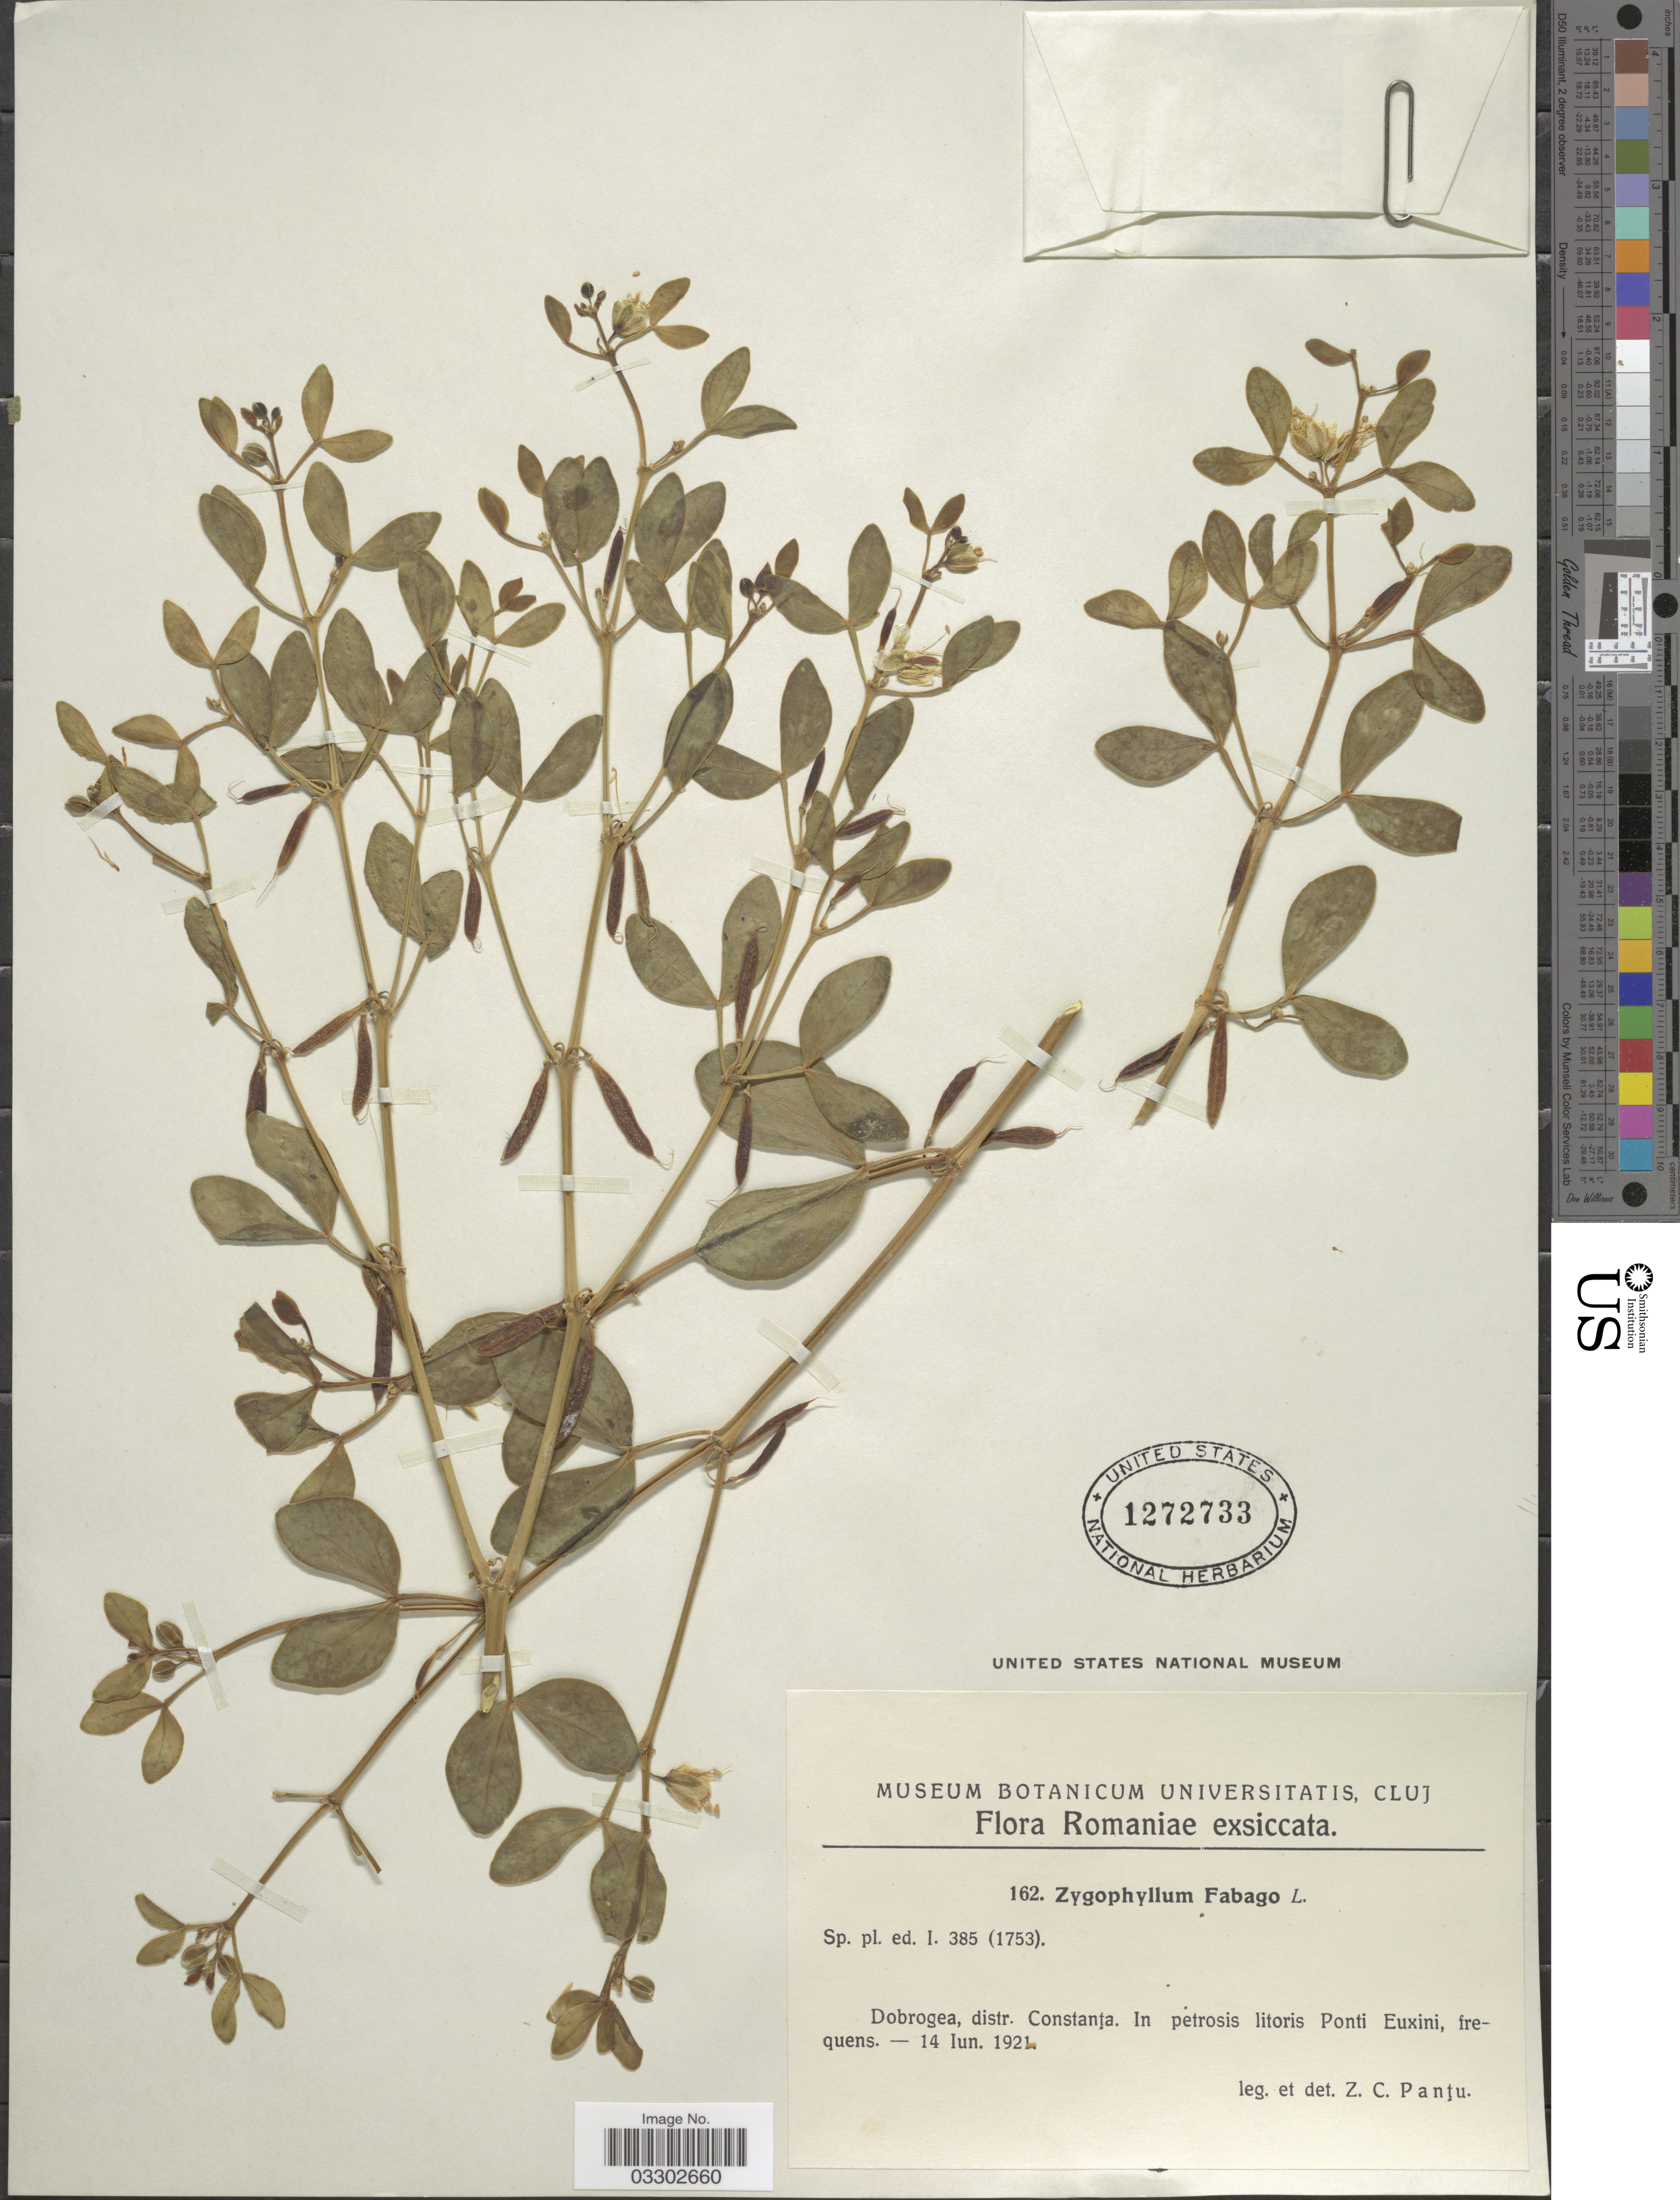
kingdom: Plantae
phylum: Tracheophyta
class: Magnoliopsida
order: Zygophyllales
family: Zygophyllaceae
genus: Zygophyllum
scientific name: Zygophyllum fabago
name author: L.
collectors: Z. C. Pantu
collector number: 162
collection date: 1921-06-14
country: Romania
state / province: Constanta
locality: Dobrogea, distr. Constanᶵa. In petrosis litoris Ponti Euxini, frequens.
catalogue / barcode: US 1272733